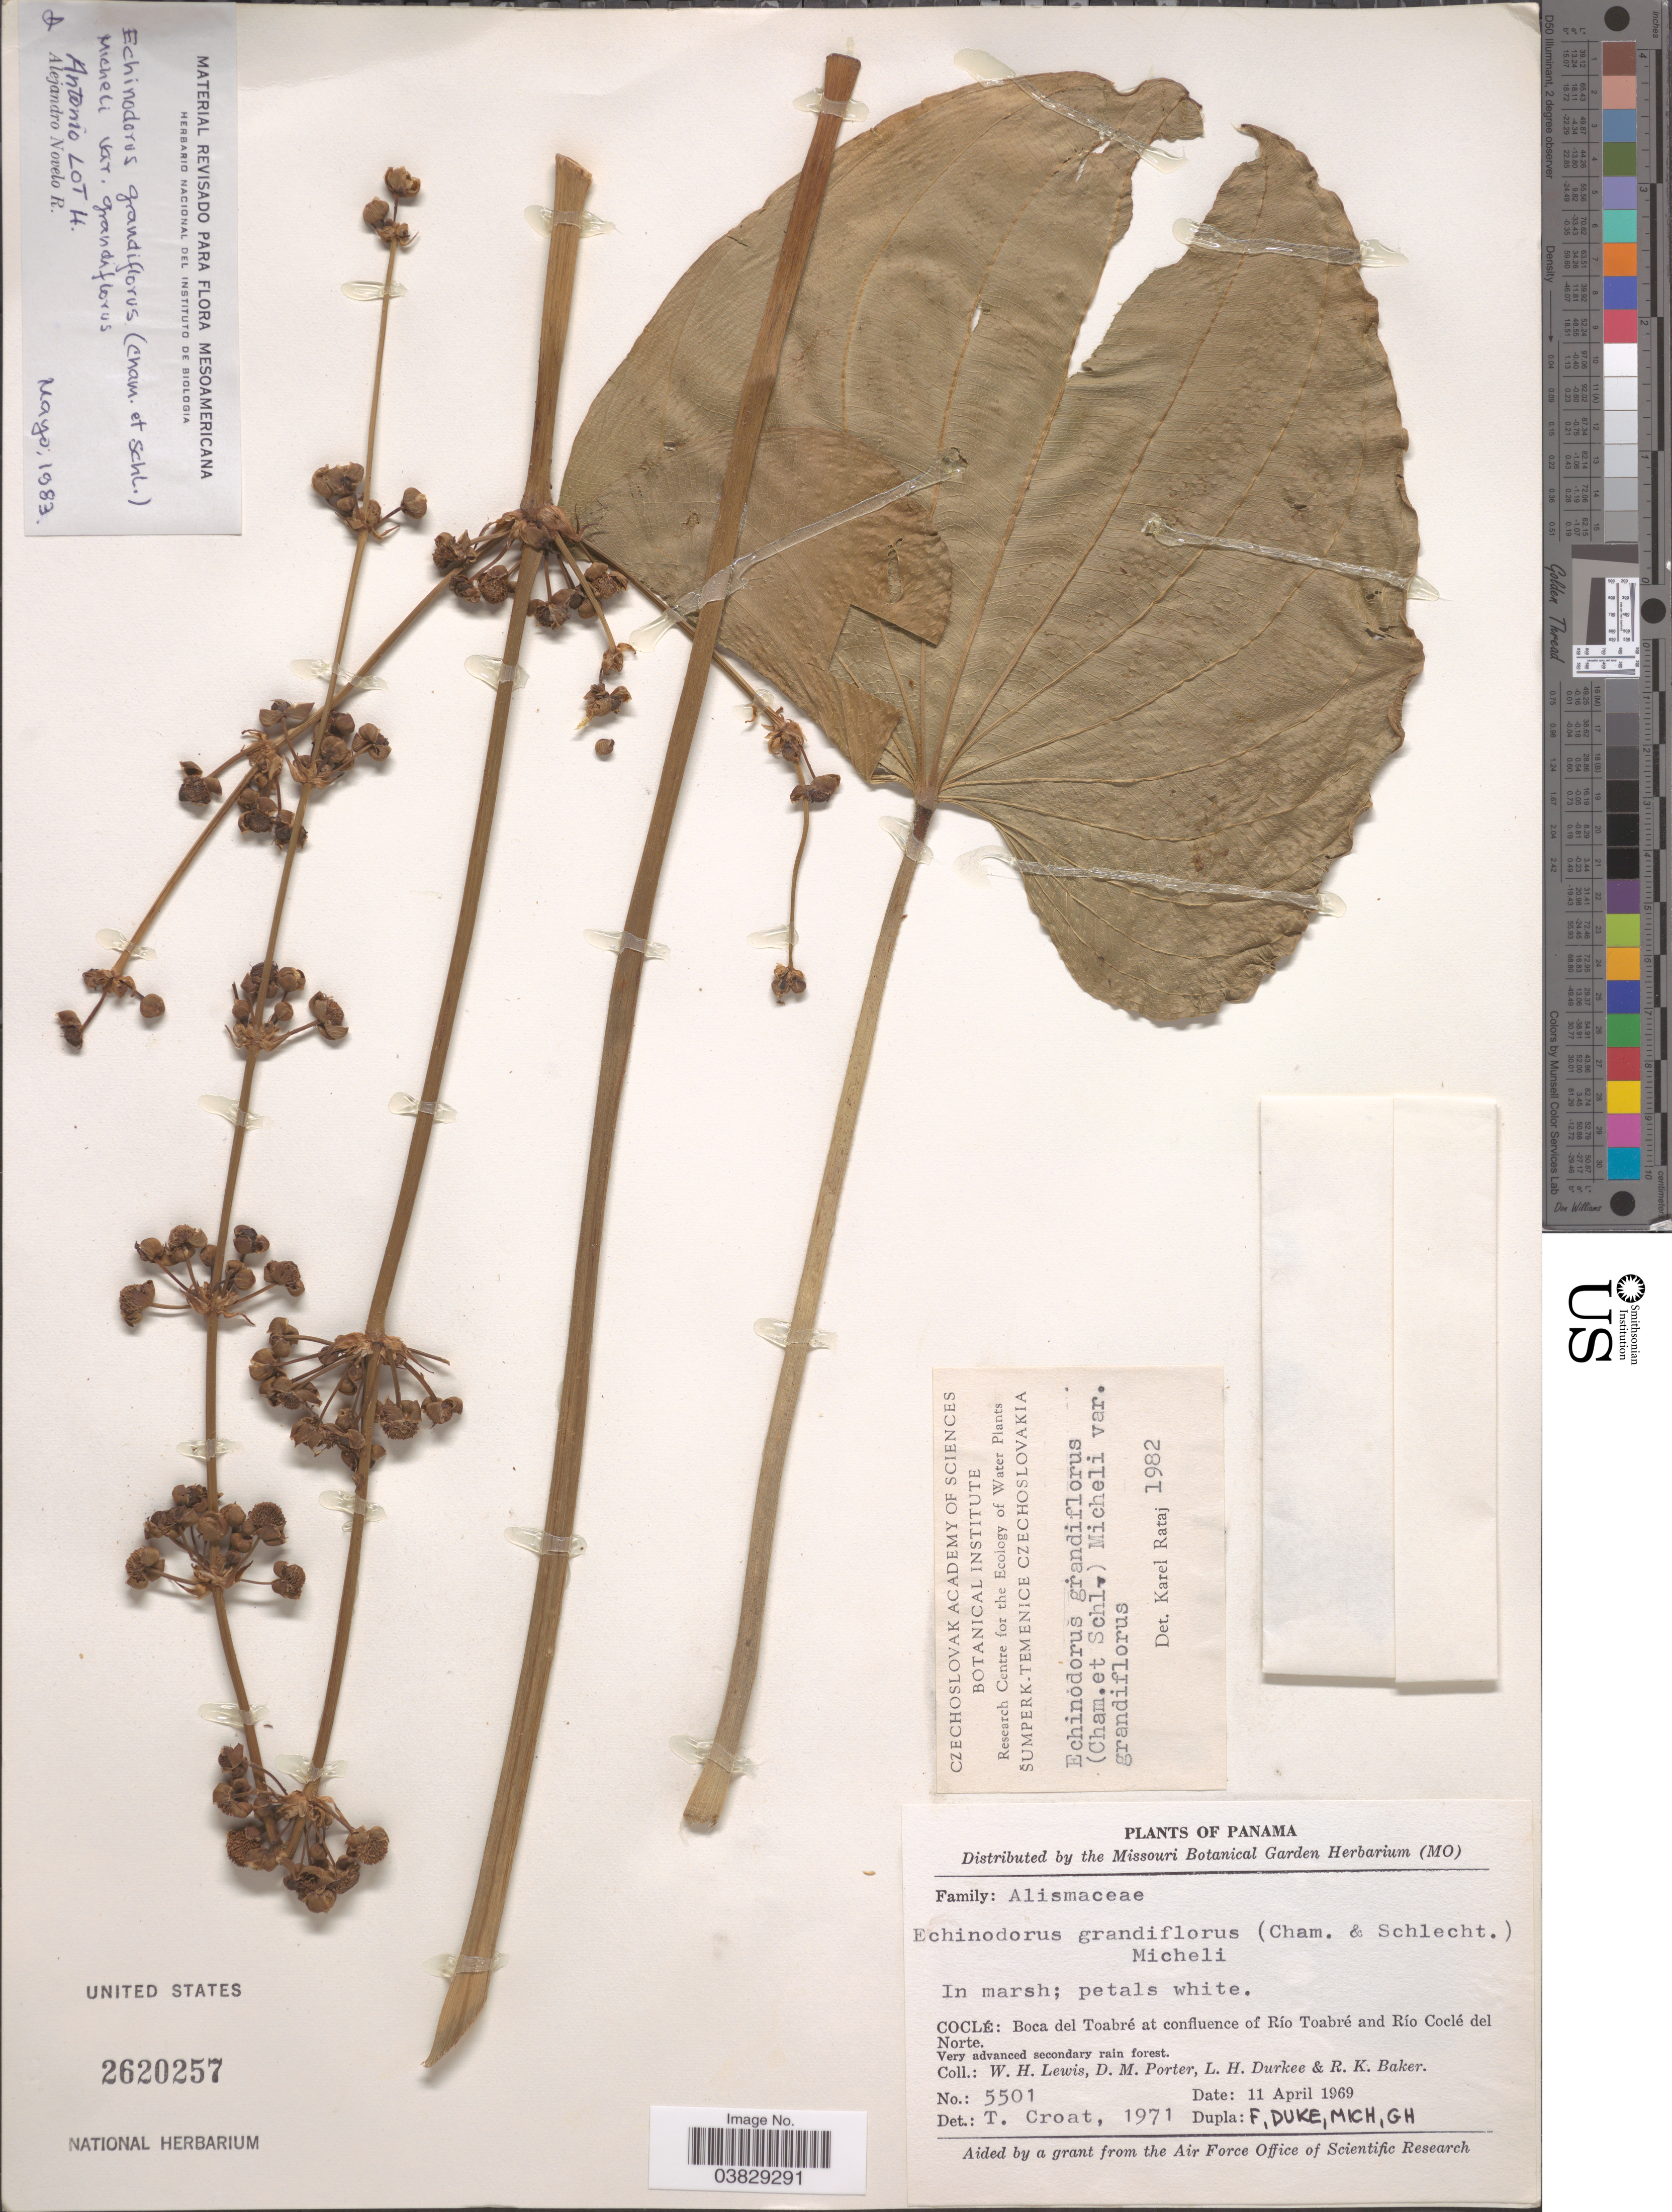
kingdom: Plantae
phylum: Tracheophyta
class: Liliopsida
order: Alismatales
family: Alismataceae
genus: Echinodorus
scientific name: Echinodorus grandiflorus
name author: (Cham. & Schltdl.) Micheli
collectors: W. H. Lewis, D. Porter, L. H. Durkee & R. K. Baker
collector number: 5501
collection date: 1969-04-11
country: Panama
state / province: Cocle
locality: Boca del Toabré at confluence of Río Toabré and Río Coclé del Norte.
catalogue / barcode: US 2620257